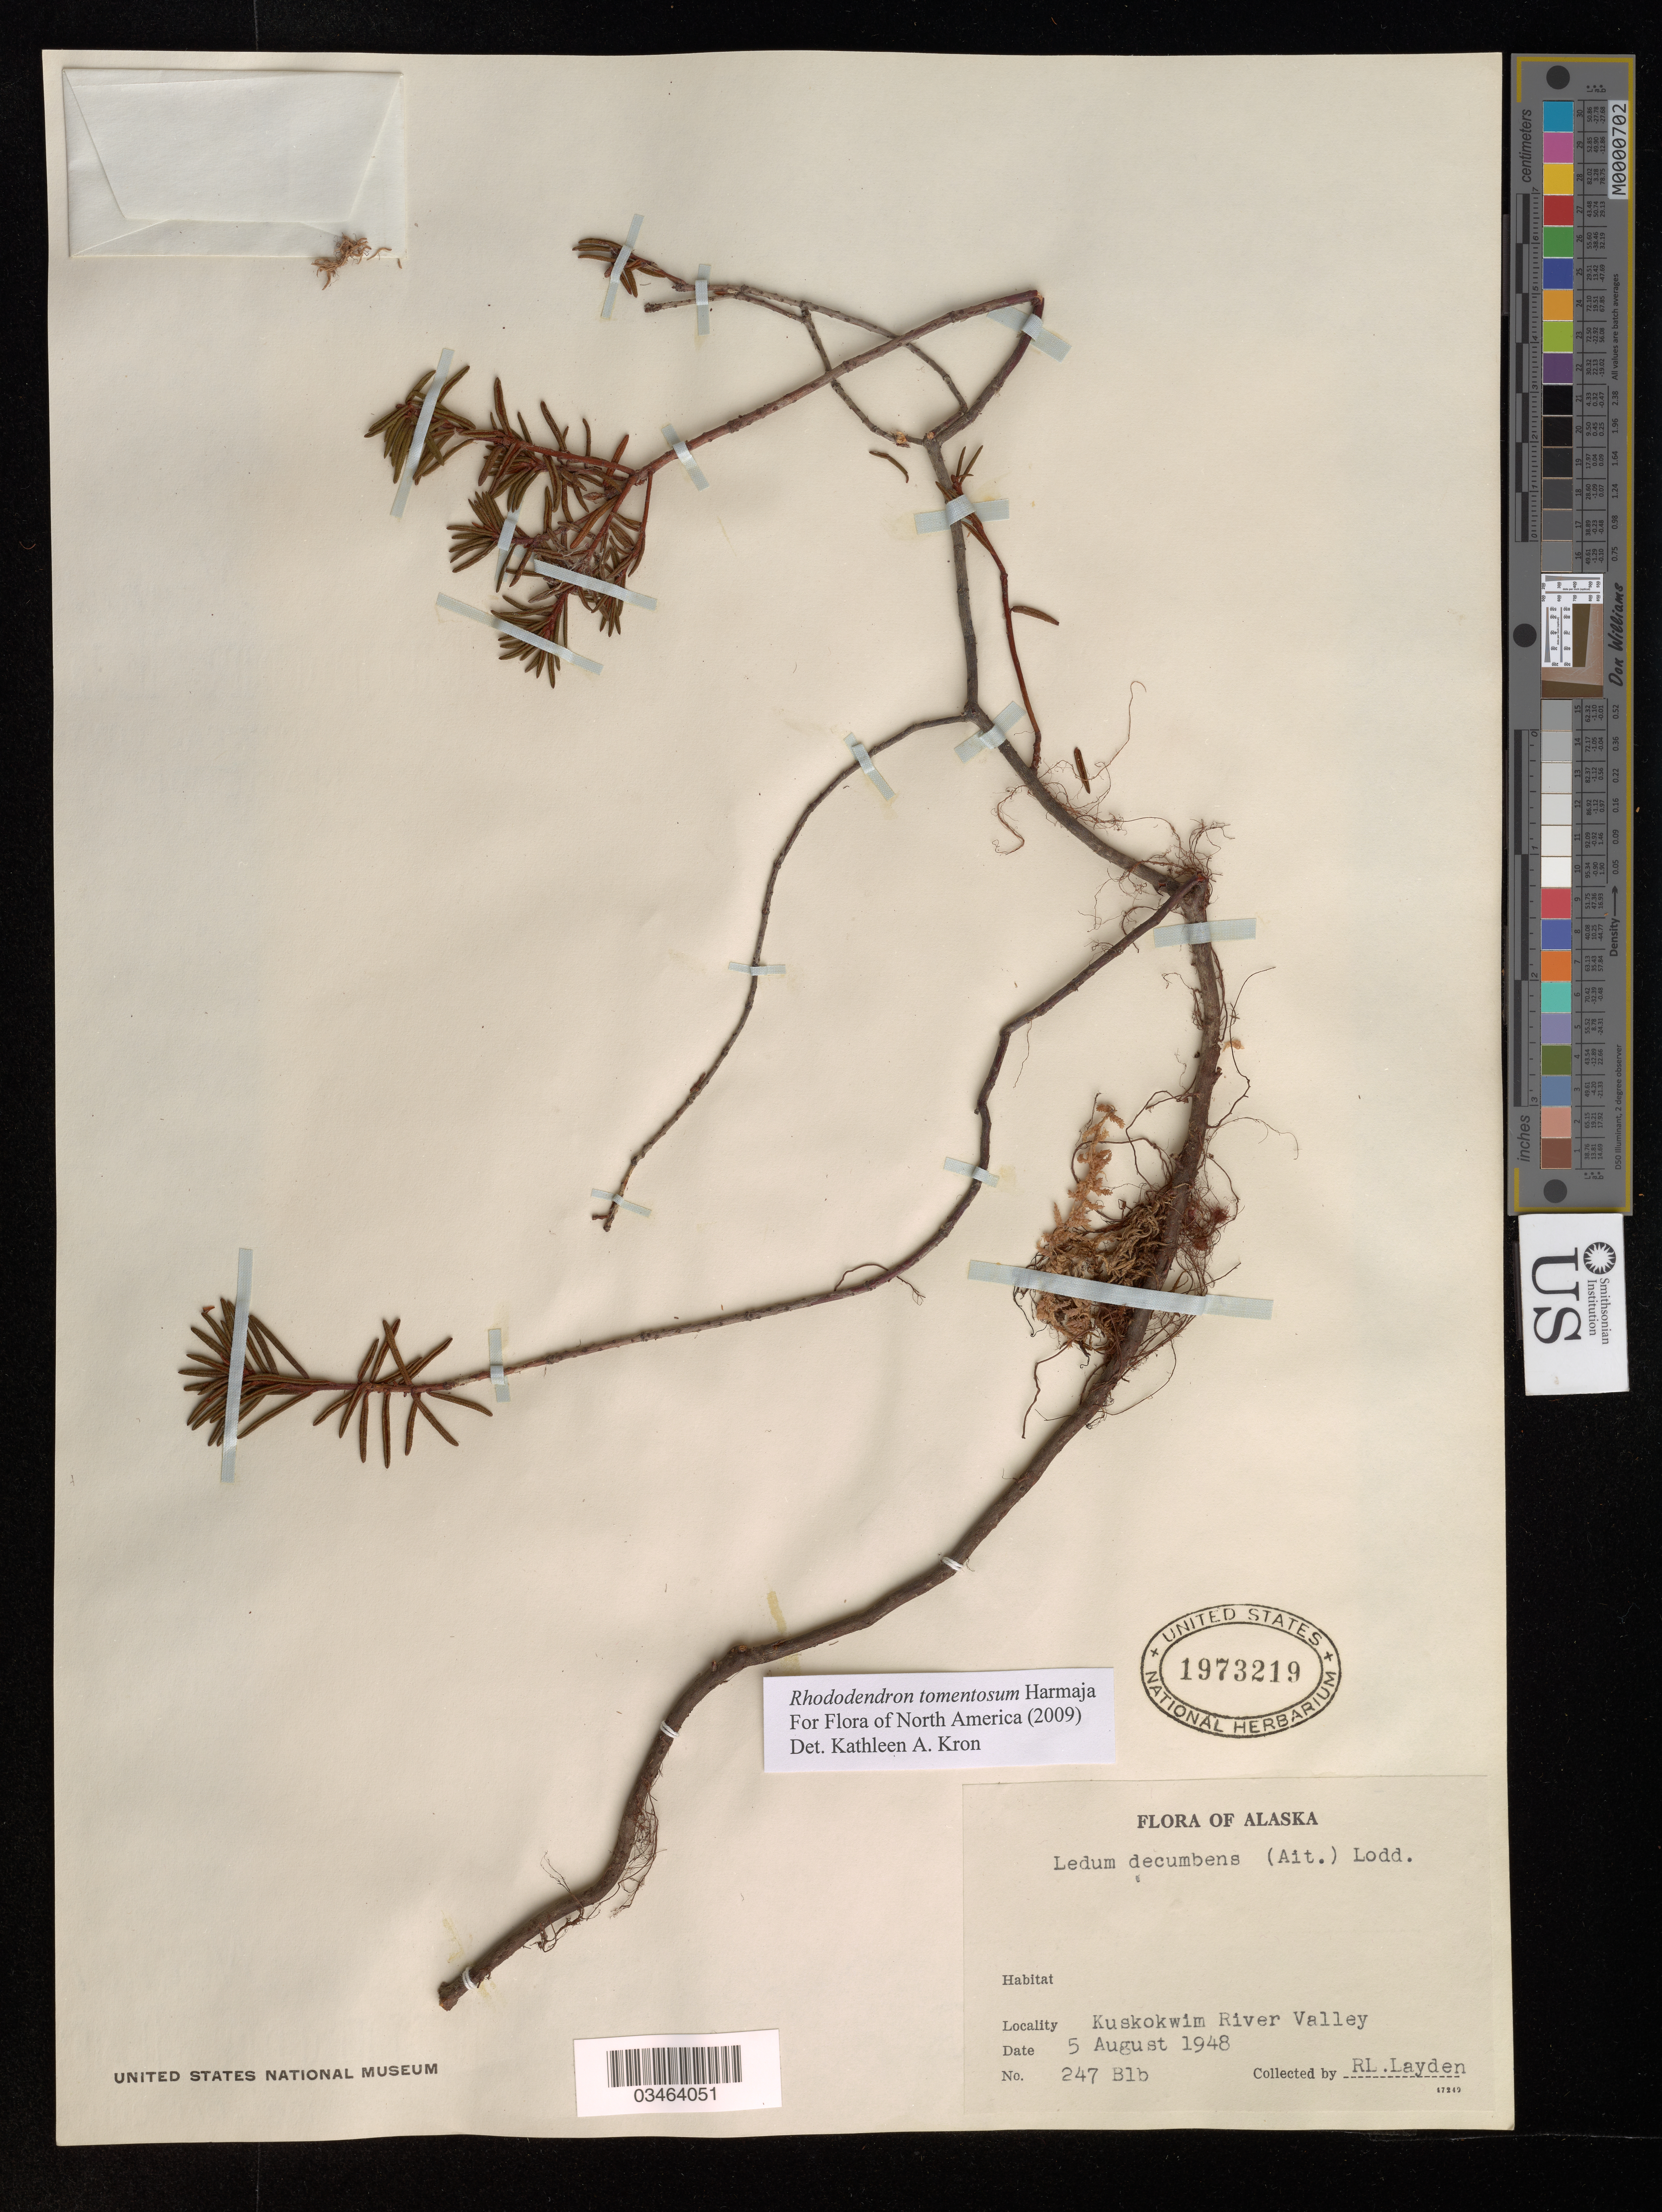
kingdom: Plantae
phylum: Tracheophyta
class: Magnoliopsida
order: Ericales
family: Ericaceae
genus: Ledum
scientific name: Ledum decumbens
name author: (Aiton) Lodd. ex Steud.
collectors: R. Layden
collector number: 247Blb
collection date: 1948-08-05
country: United States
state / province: Alaska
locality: Kuskokwim River Valley.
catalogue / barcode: US 1973219